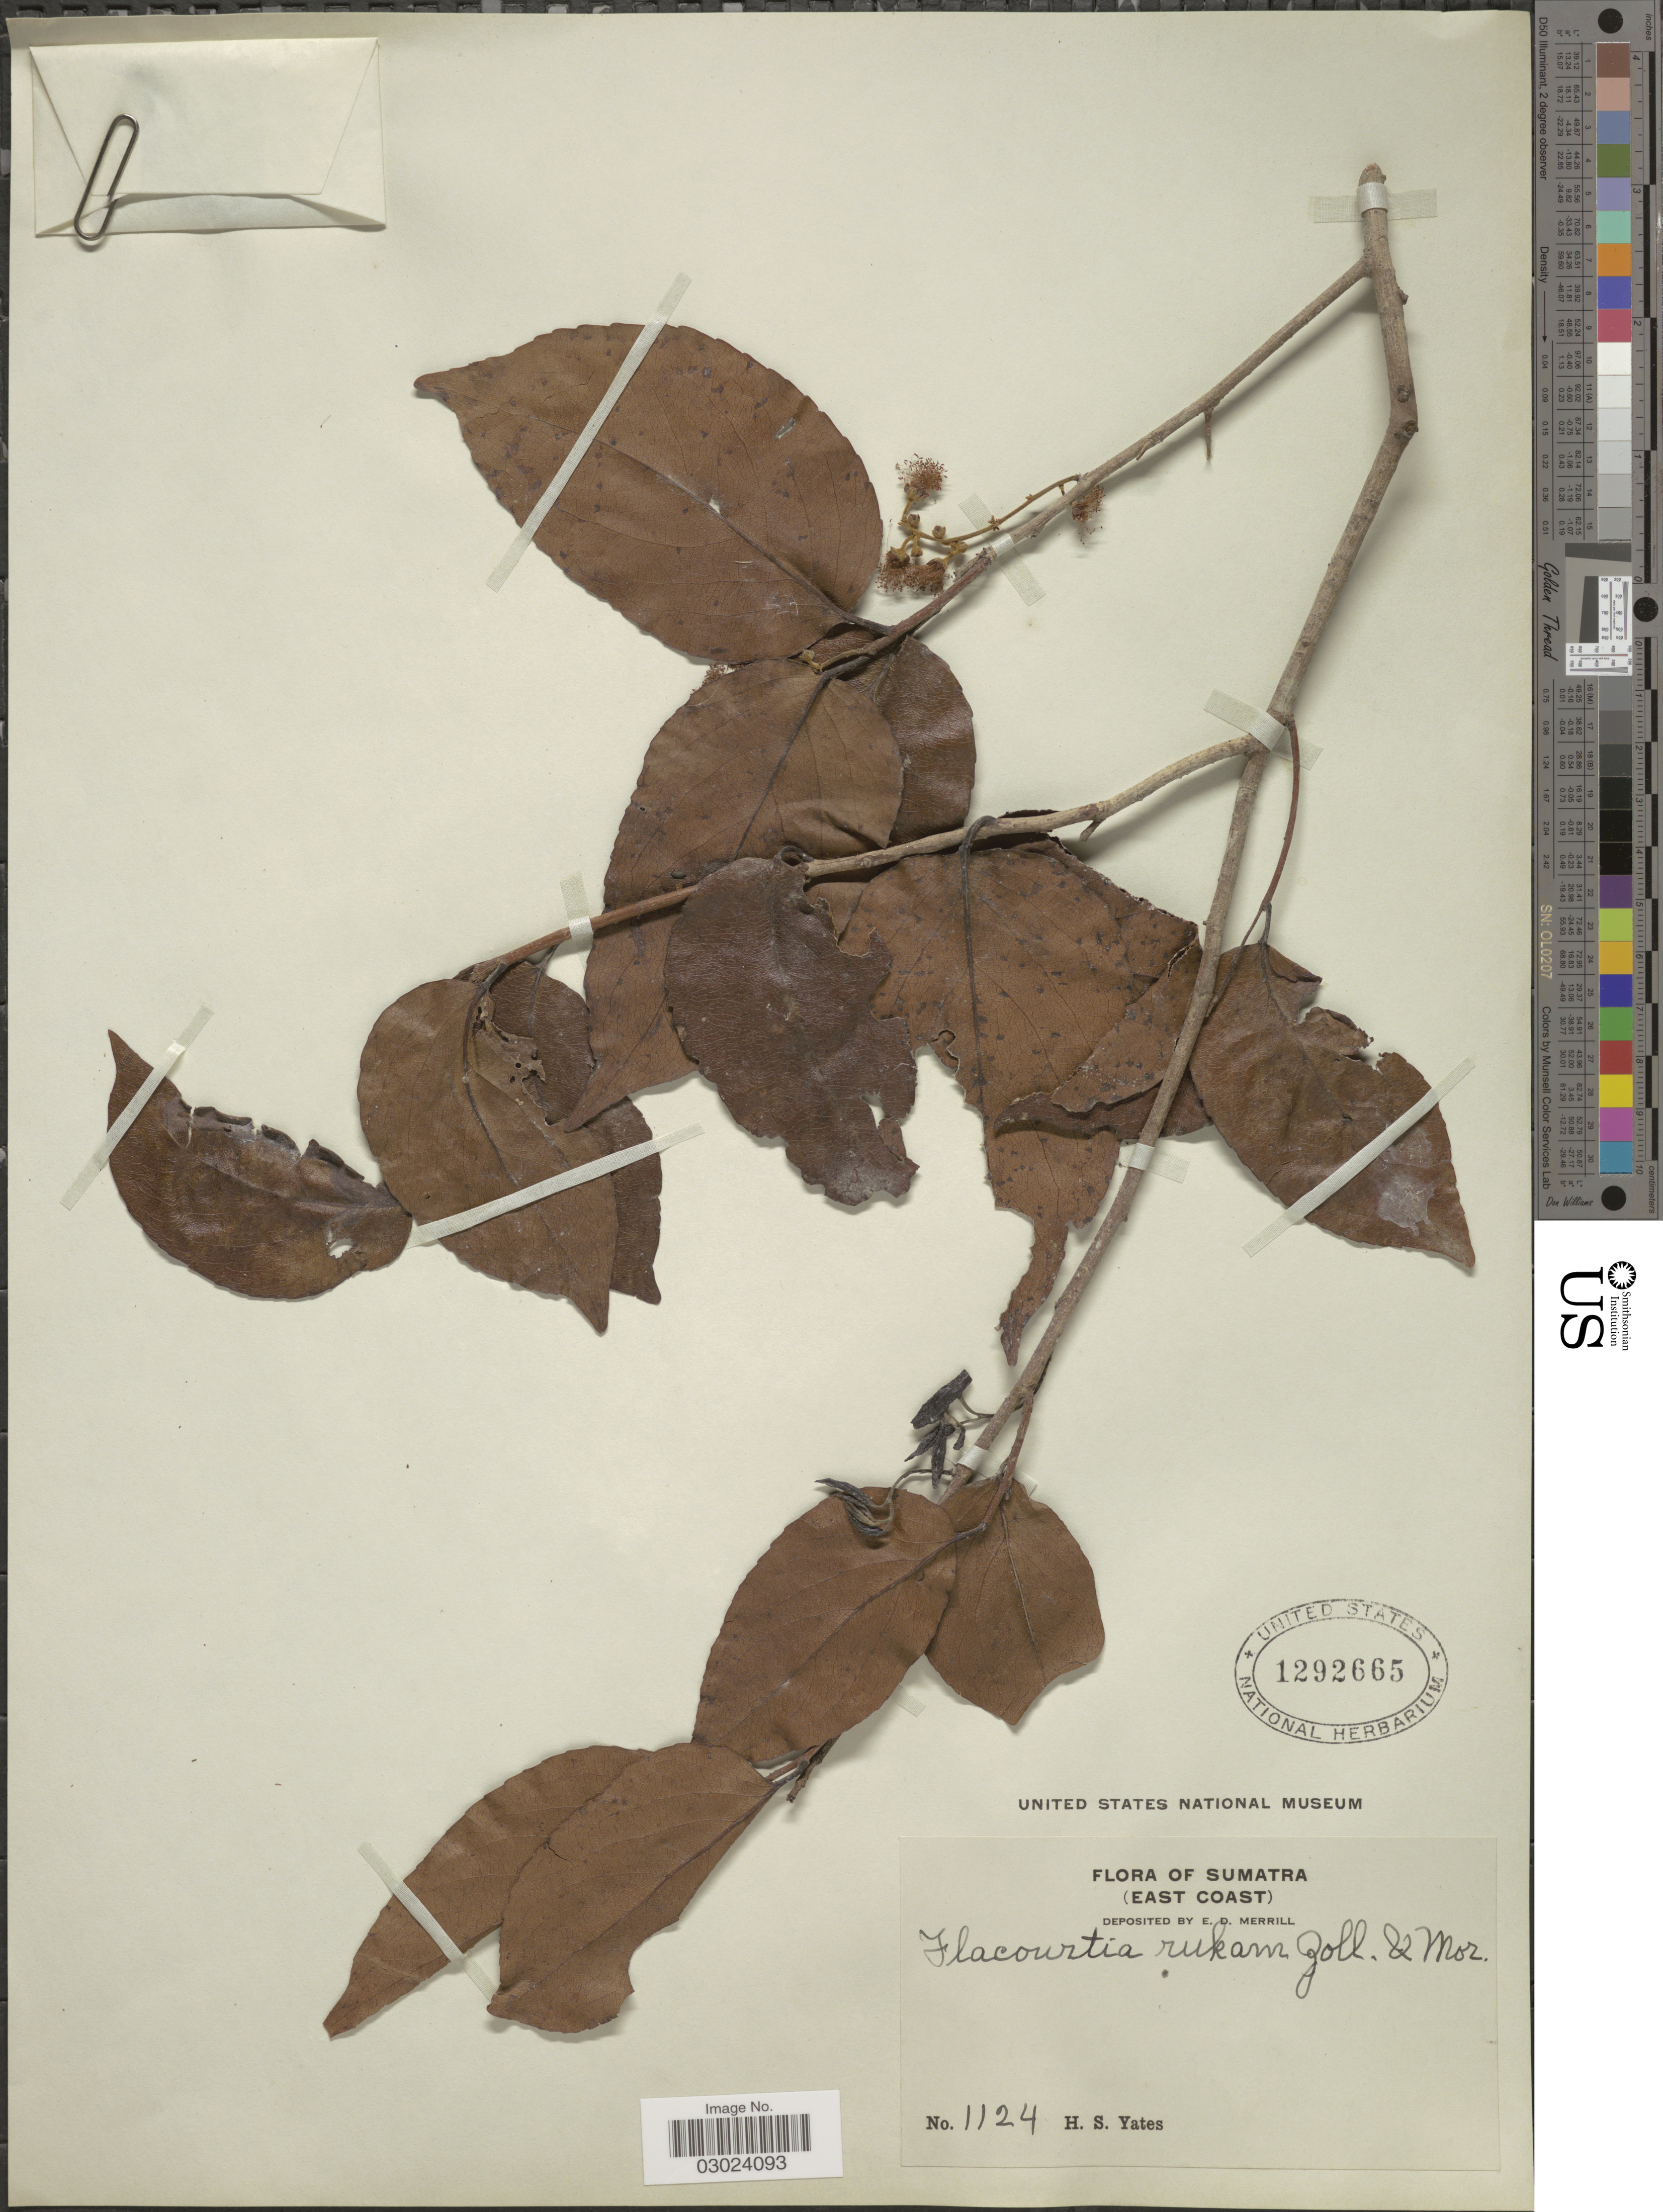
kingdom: Plantae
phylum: Tracheophyta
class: Magnoliopsida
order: Malpighiales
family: Salicaceae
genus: Flacourtia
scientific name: Flacourtia rukam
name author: Zoll. & Moritzi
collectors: H. S. Yates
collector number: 1124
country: Indonesia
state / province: Sumatra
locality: (East Coast).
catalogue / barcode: US 1292665